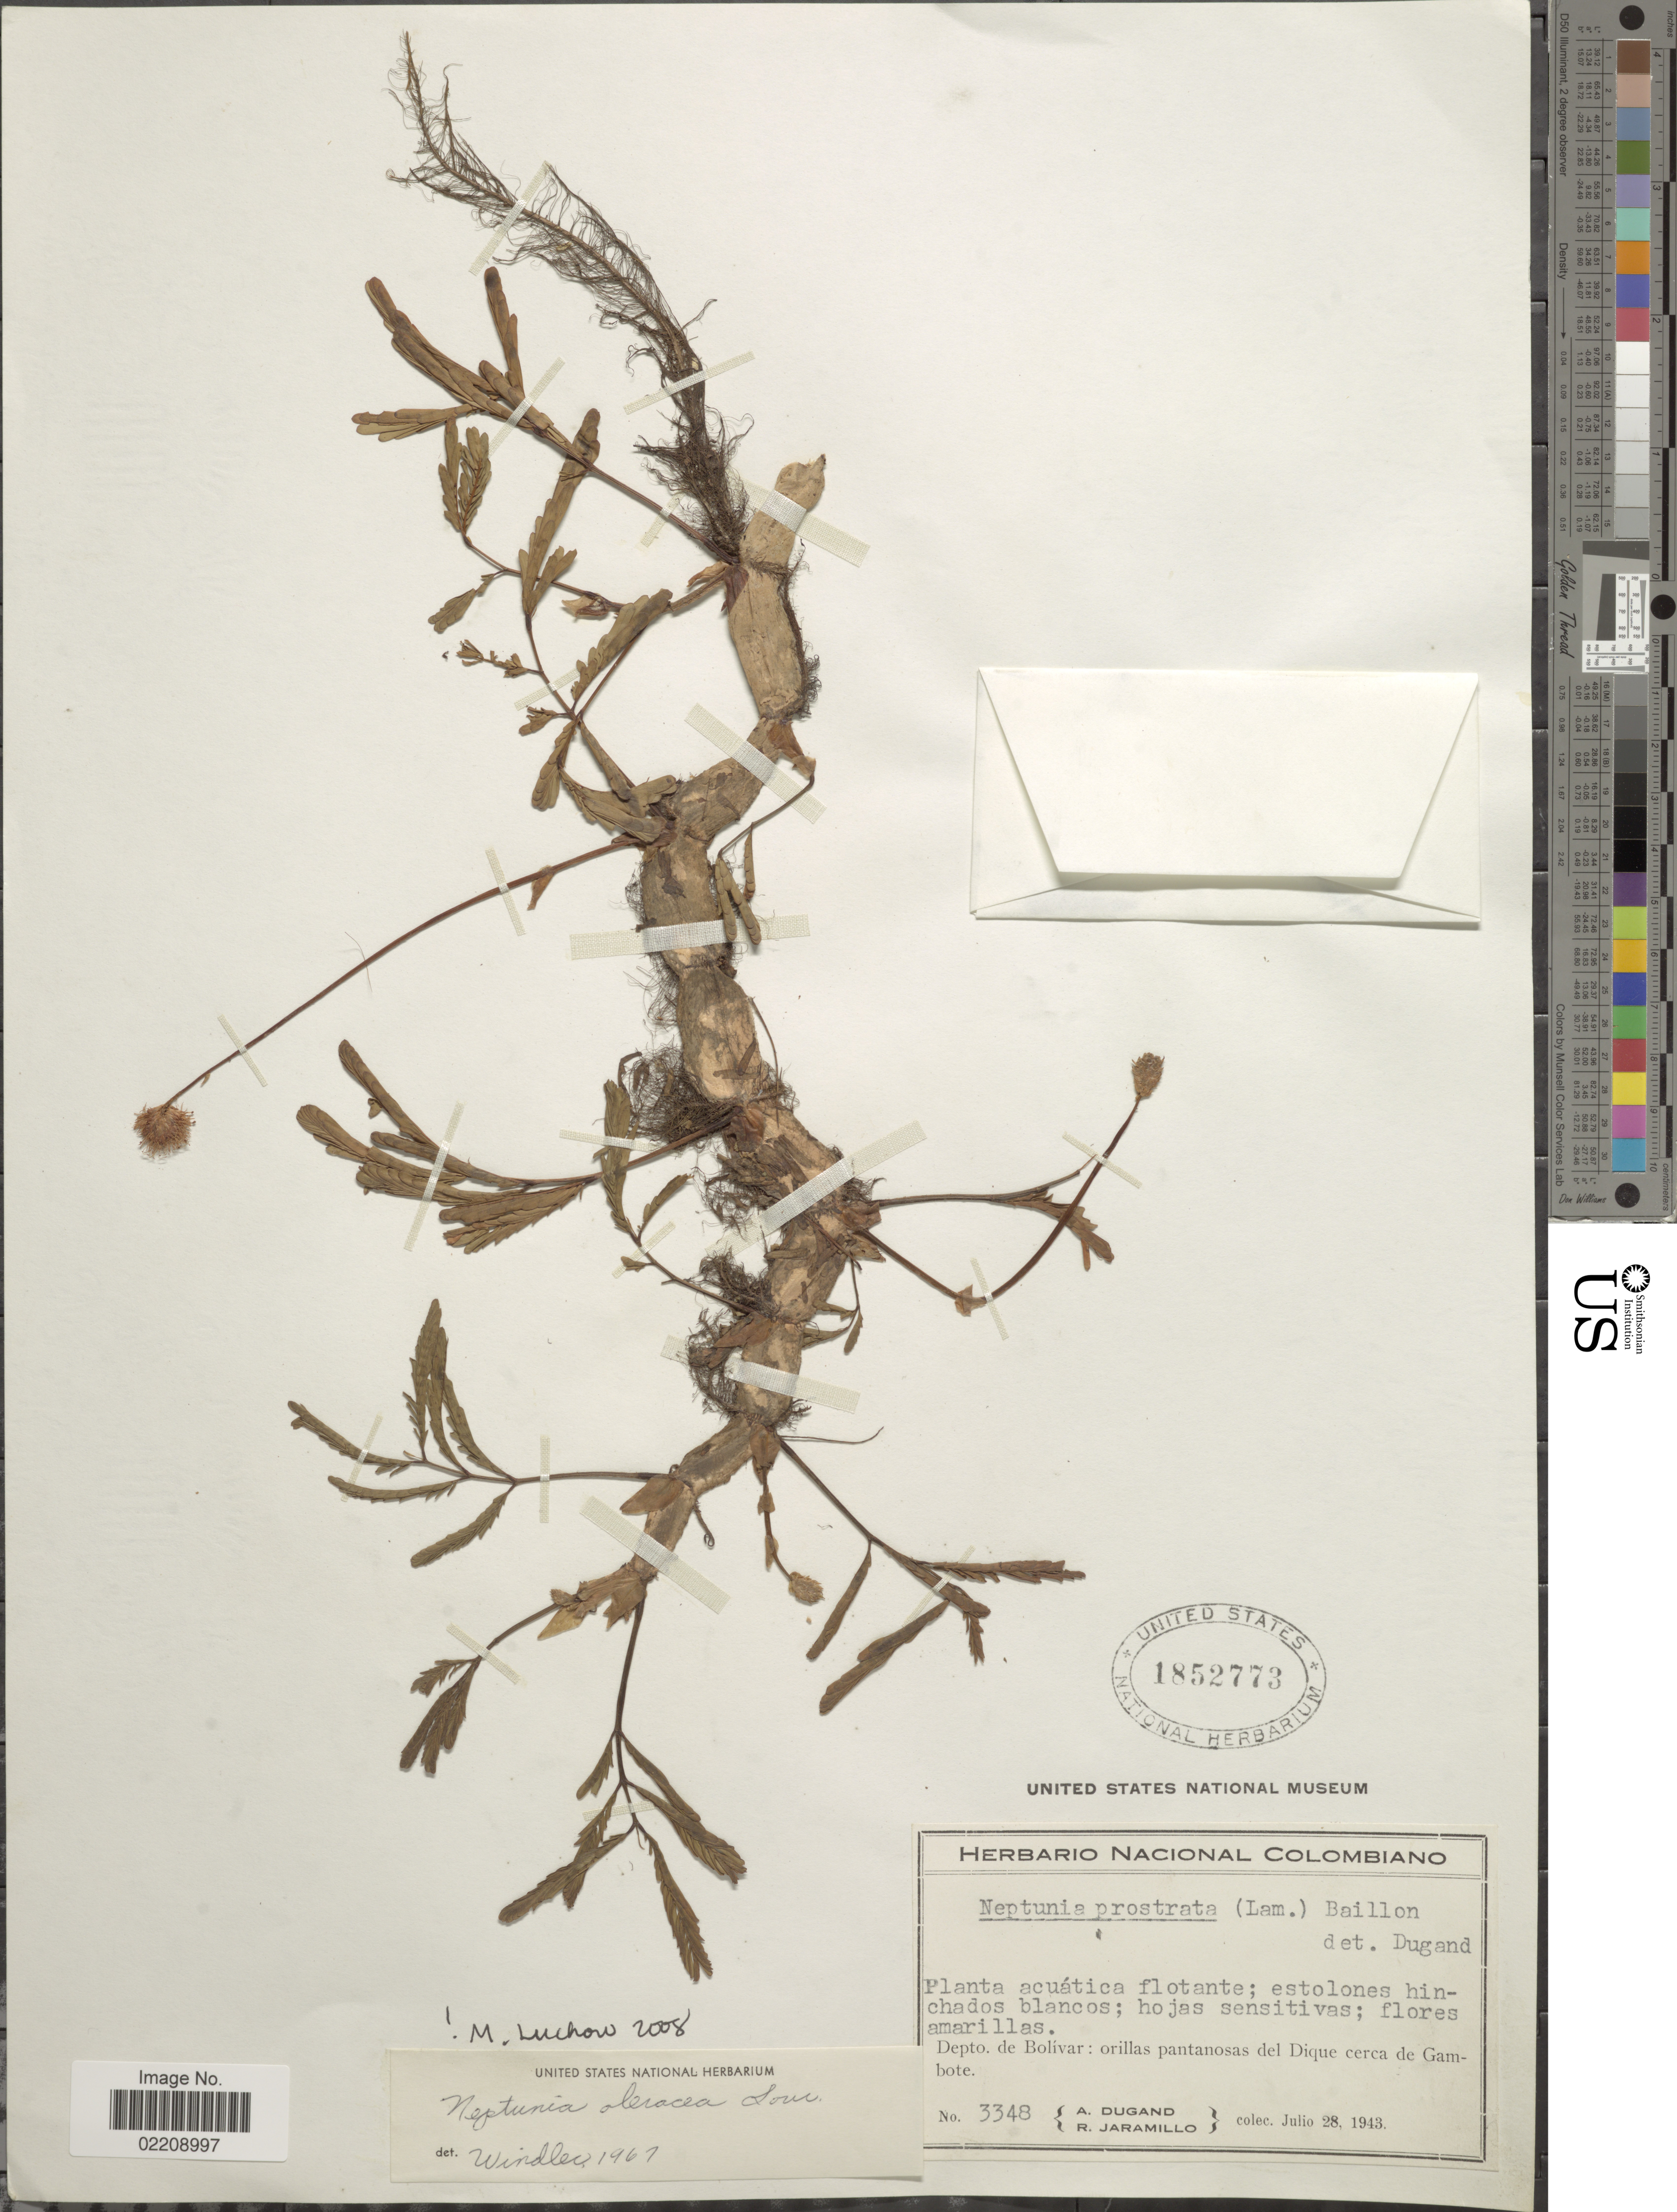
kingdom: Plantae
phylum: Tracheophyta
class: Magnoliopsida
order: Fabales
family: Fabaceae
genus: Neptunia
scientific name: Neptunia oleracea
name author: Lour.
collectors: A. Dugand & R. Jaramillo M.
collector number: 3348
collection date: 1943-07-28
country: Colombia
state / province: Bolívar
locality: Orillas pantanosas del Dique cerca de Gambote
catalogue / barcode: US 1852773